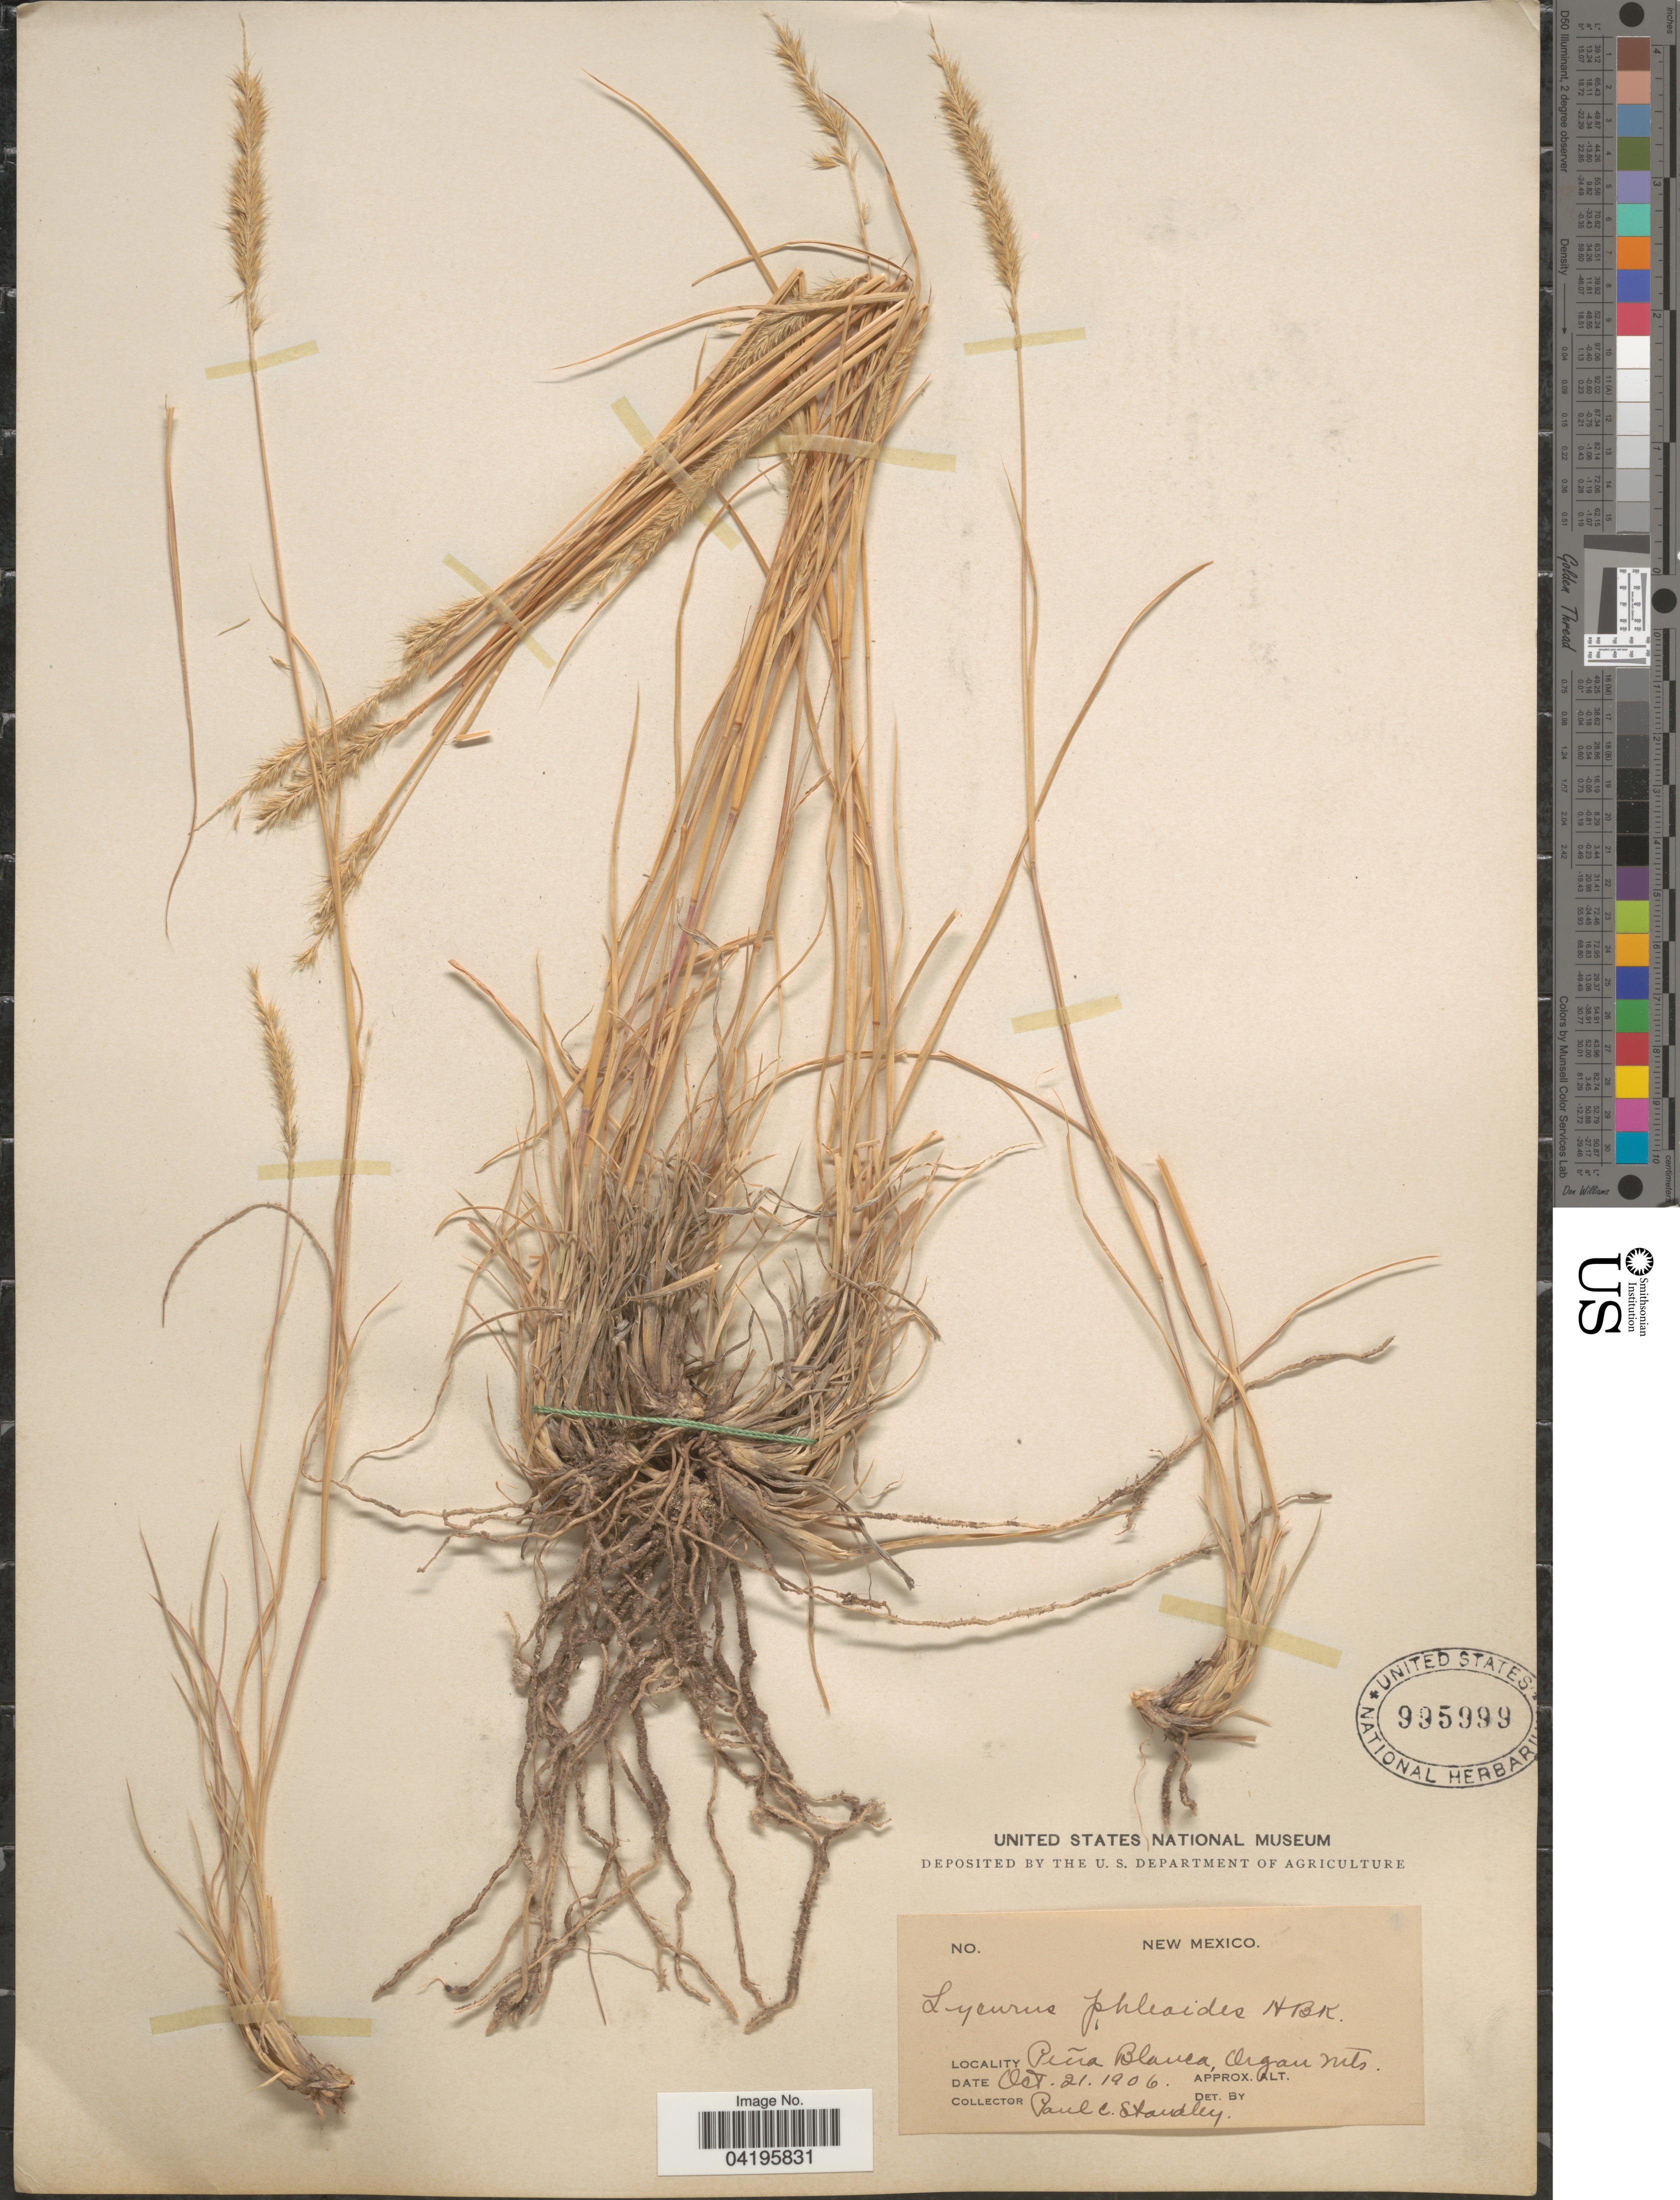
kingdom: Plantae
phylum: Tracheophyta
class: Liliopsida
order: Poales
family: Poaceae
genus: Muhlenbergia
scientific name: Muhlenbergia phleoides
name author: (Kunth) Columbus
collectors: P. C. Standley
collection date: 1906-10-21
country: United States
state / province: New Mexico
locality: Peña Blanca, Organ Mts.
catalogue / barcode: US 995999